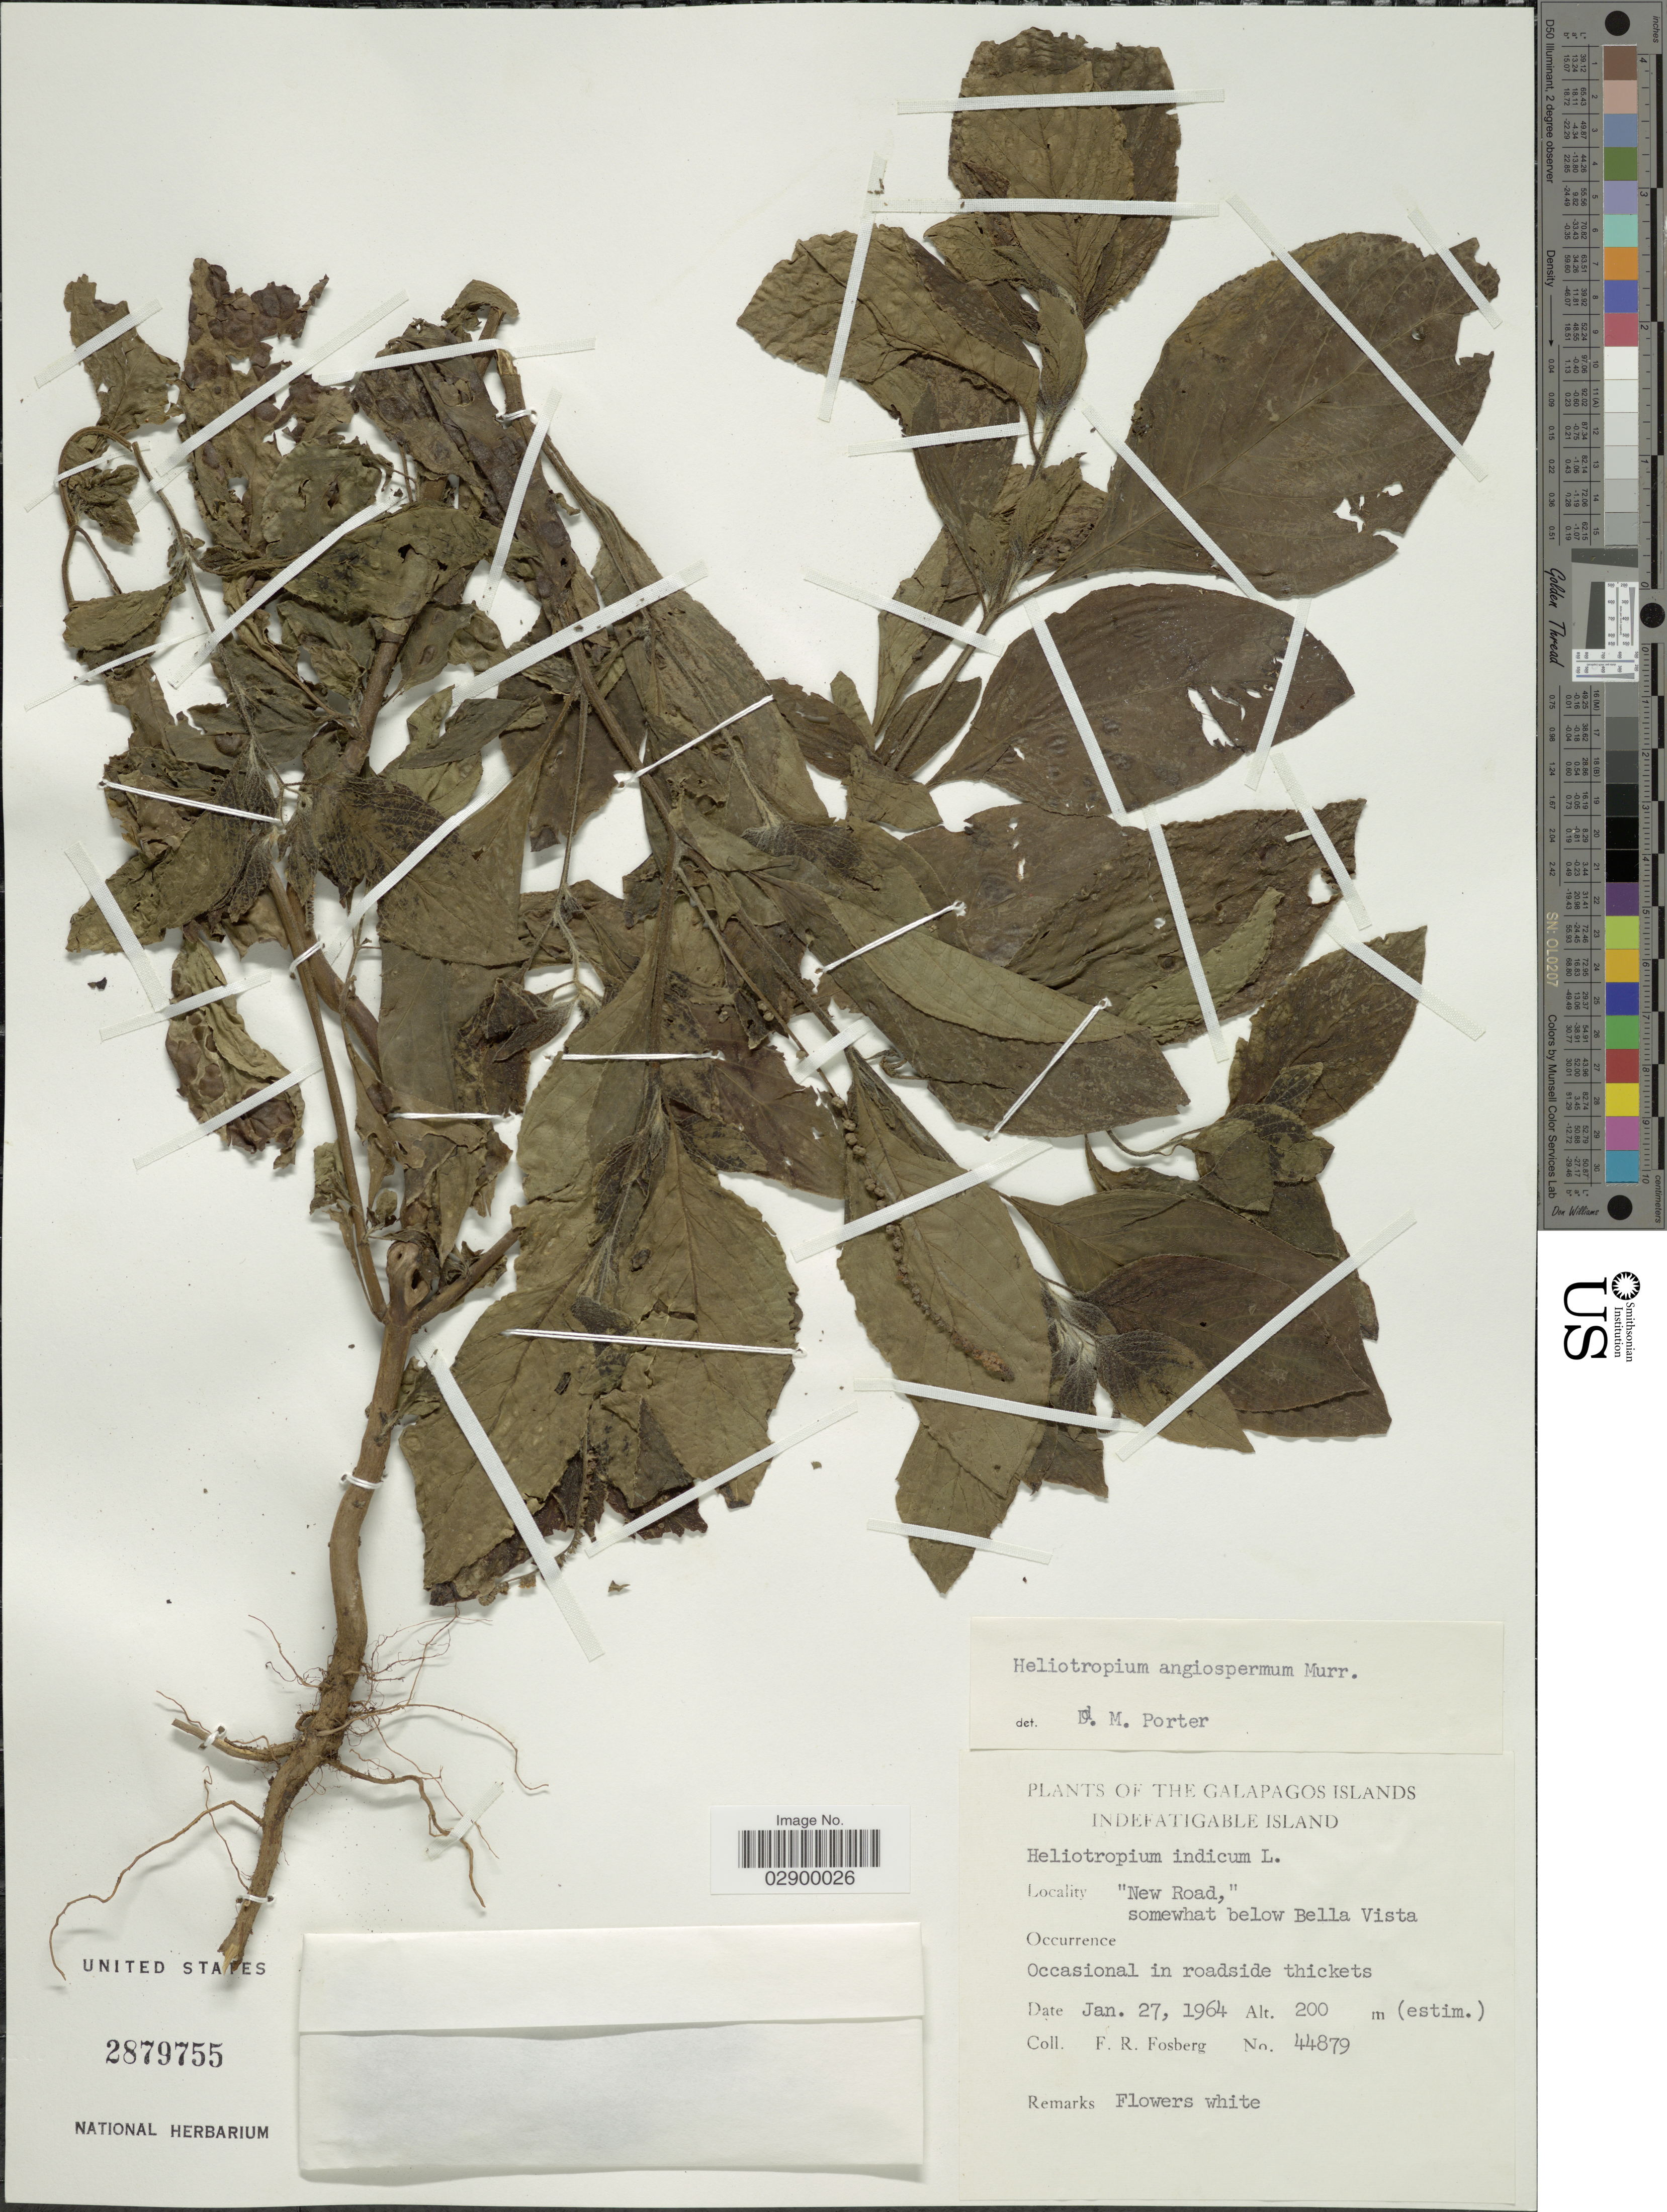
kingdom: Plantae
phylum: Tracheophyta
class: Magnoliopsida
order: Boraginales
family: Heliotropiaceae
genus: Heliotropium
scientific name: Heliotropium angiospermum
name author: Murray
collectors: F. R. Fosberg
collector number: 44879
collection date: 1964-01-27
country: Ecuador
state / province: Colón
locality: The Galapagos Islands. Indefatigable Island. "New Road, " somewhat below Bella Vista.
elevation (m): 200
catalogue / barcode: US 2879755